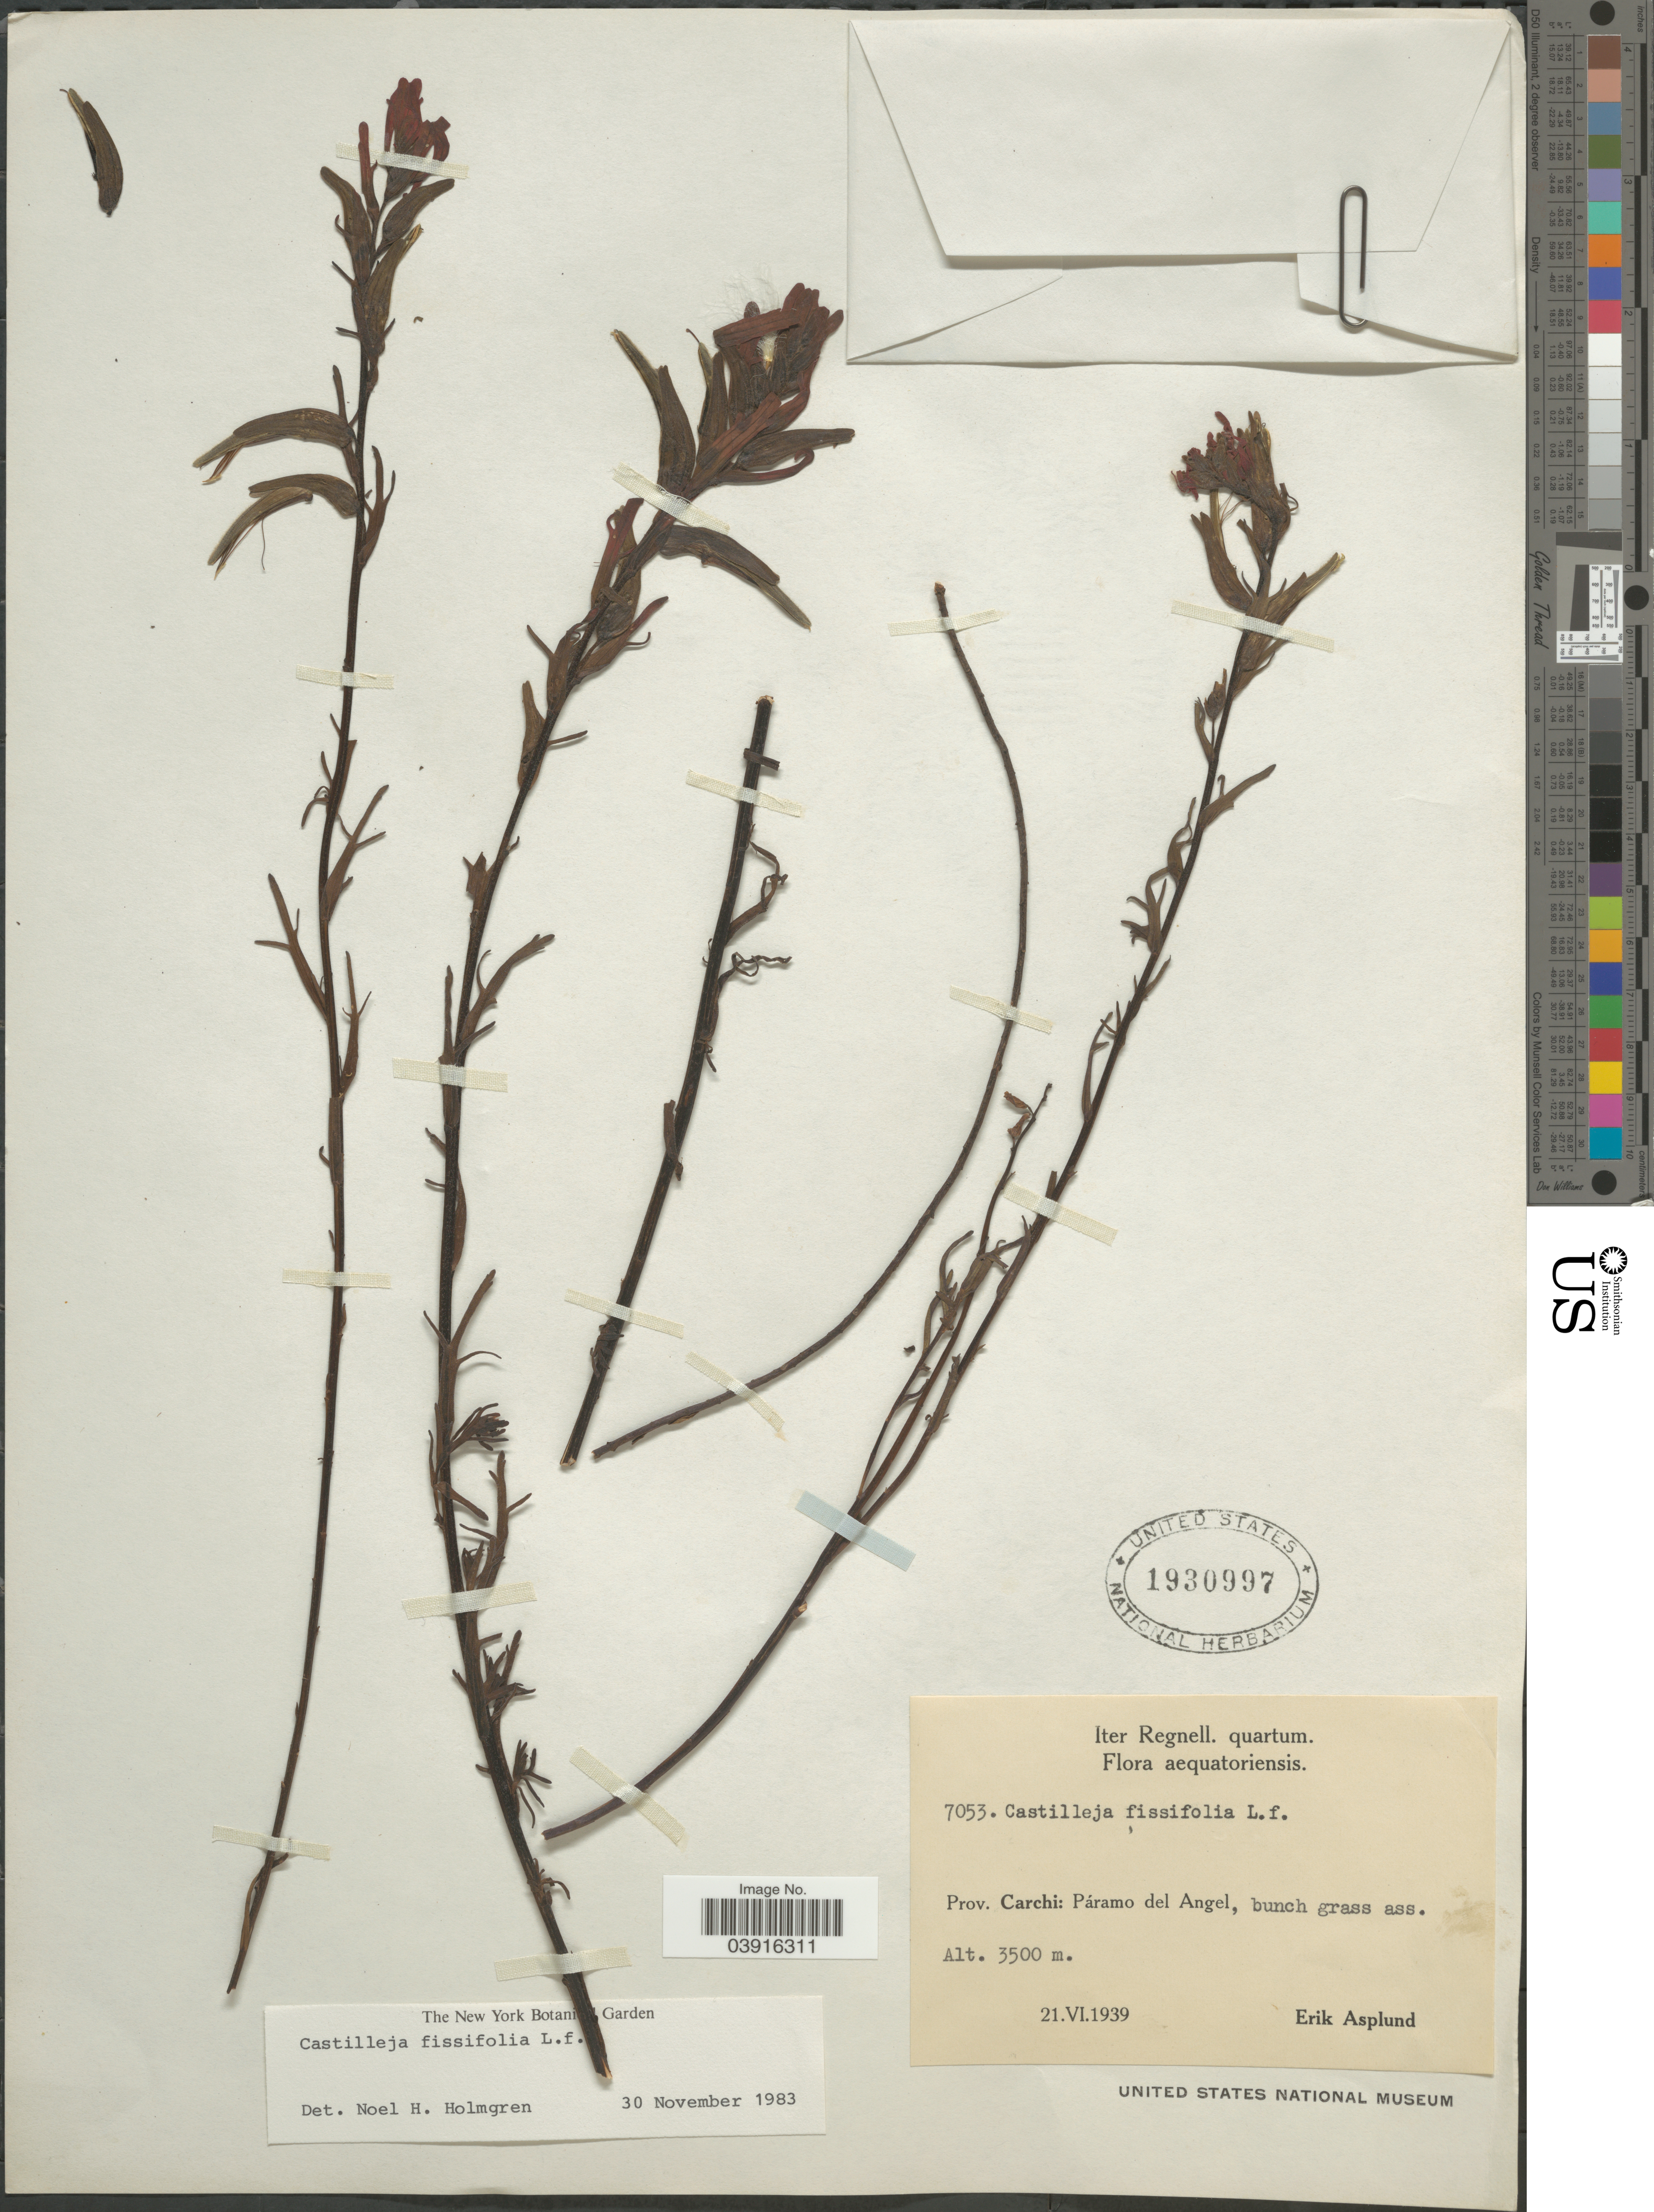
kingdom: Plantae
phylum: Tracheophyta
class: Magnoliopsida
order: Lamiales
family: Orobanchaceae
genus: Castilleja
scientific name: Castilleja fissifolia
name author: L. f.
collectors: E. Asplund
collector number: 7053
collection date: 1939-06-21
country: Ecuador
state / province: Carchi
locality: Páramo del Angel, bunch grass ass.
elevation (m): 3500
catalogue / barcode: US 1930997